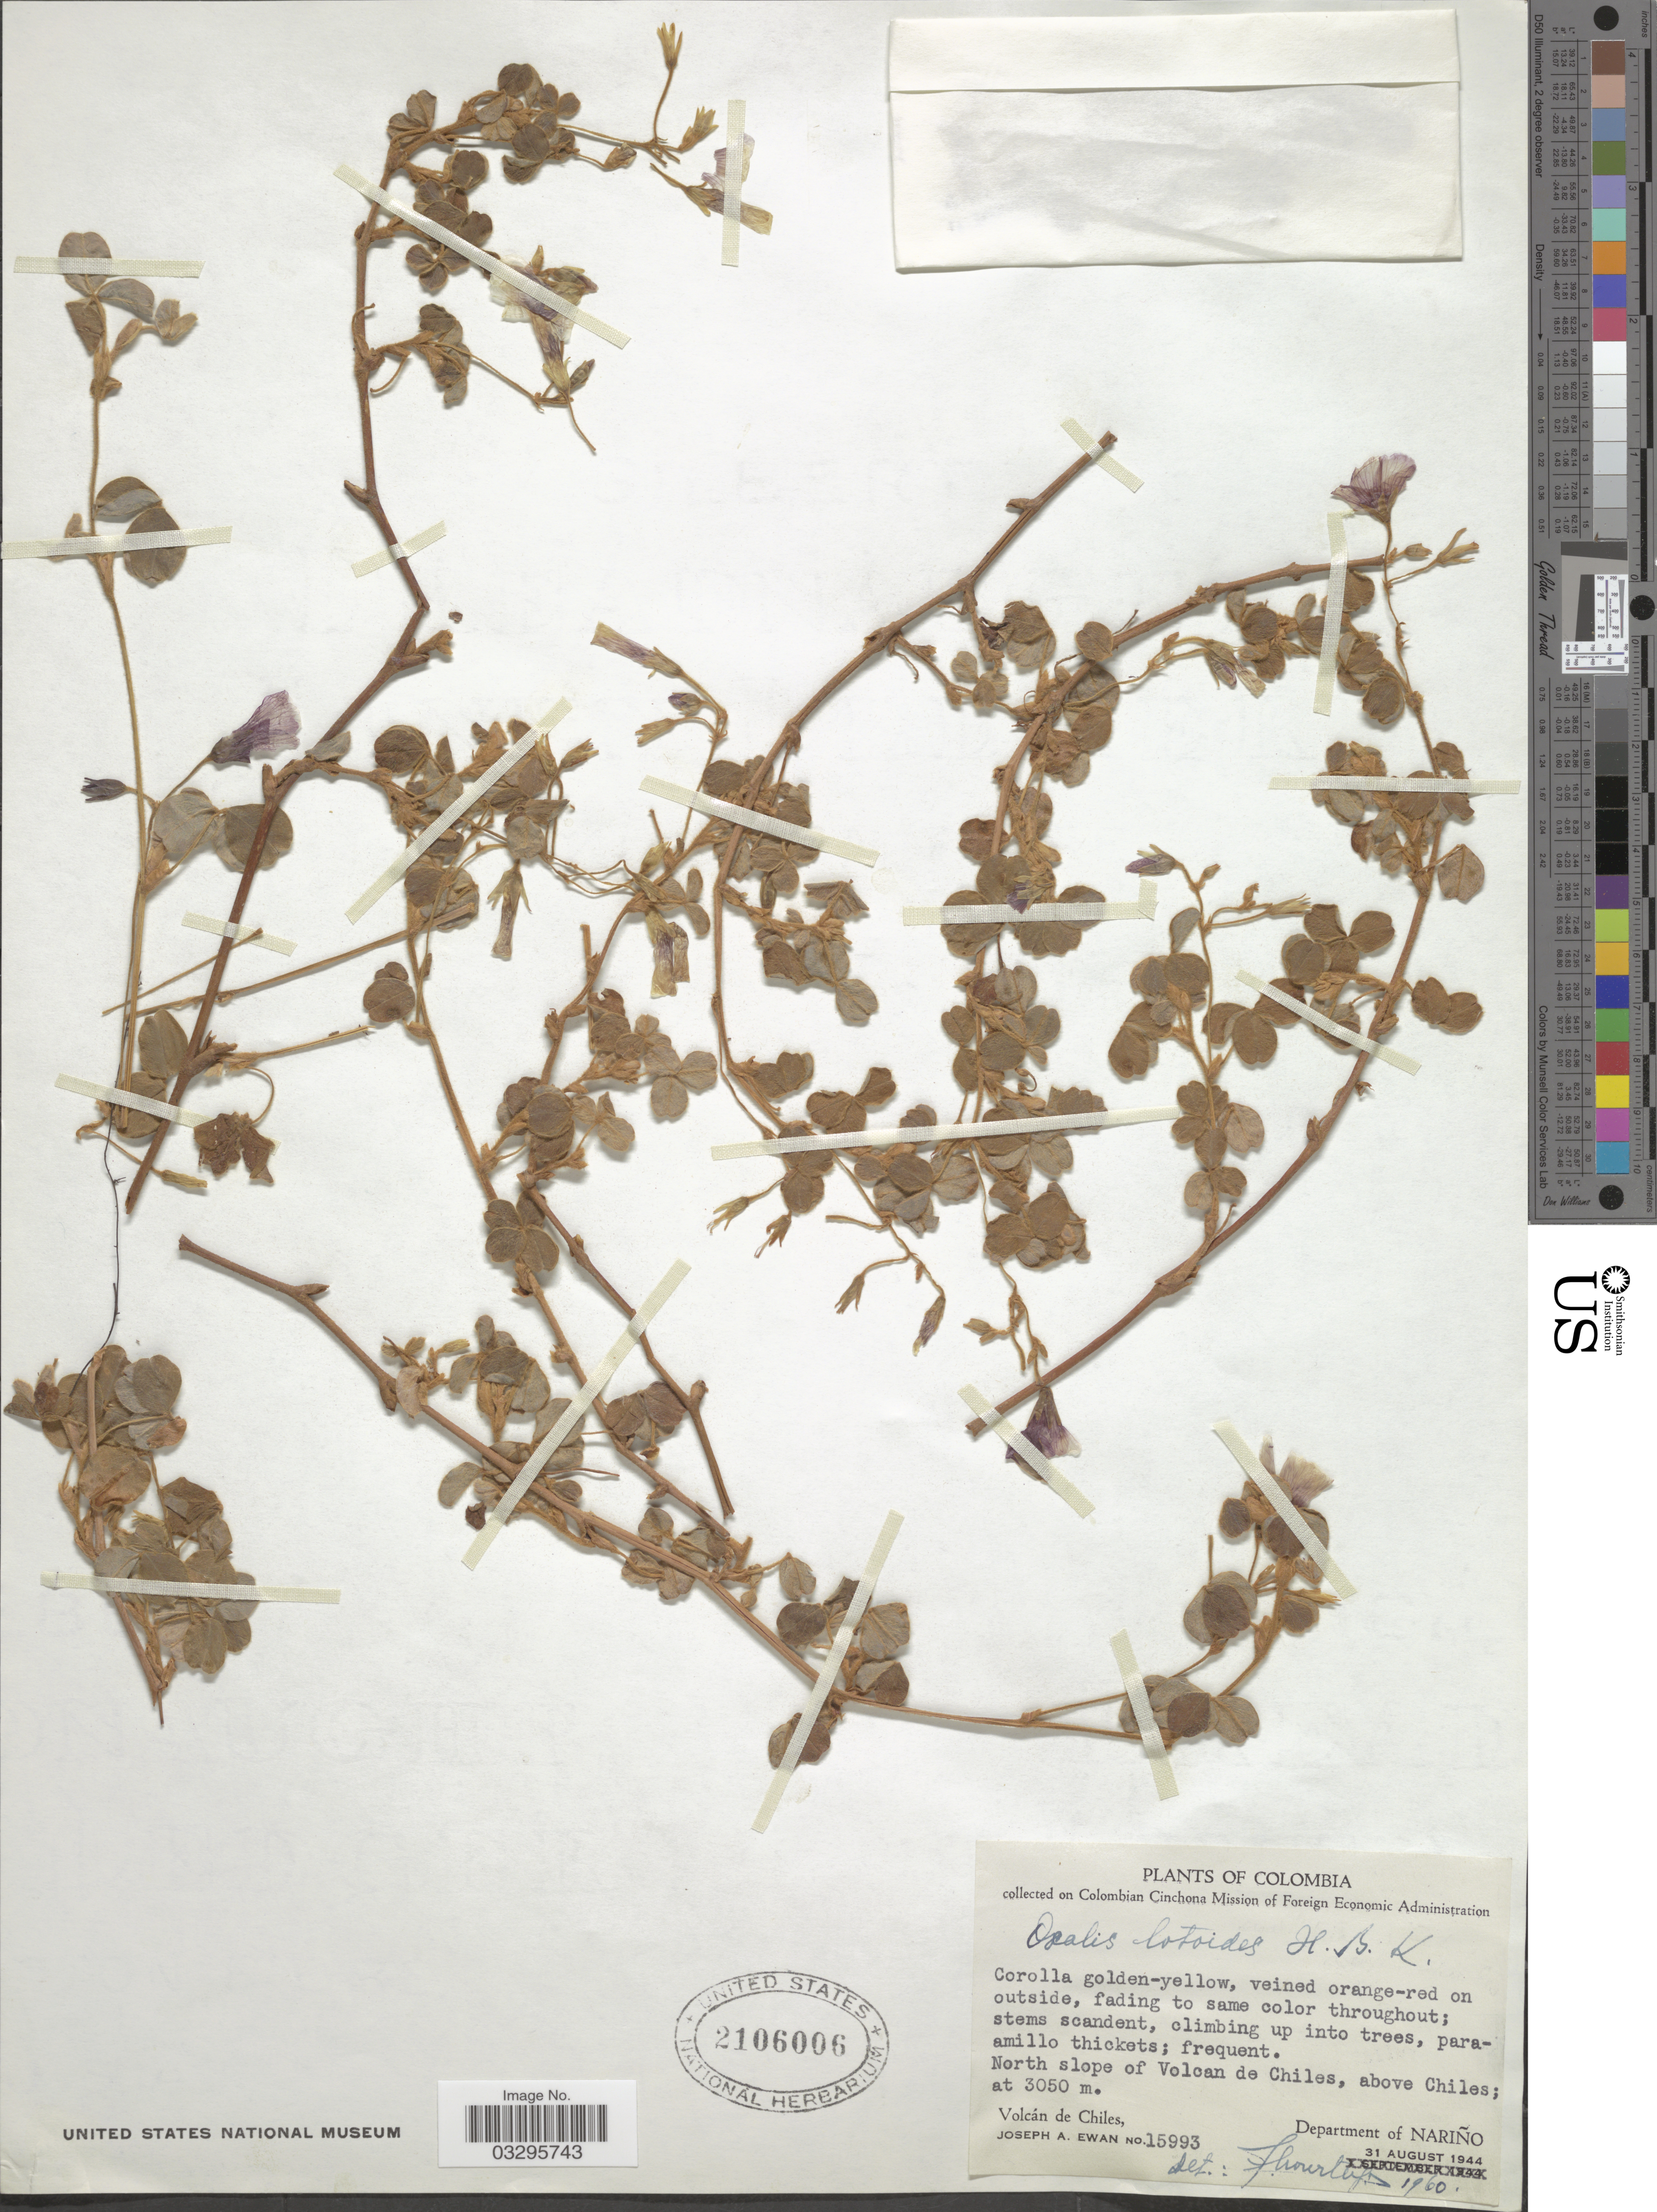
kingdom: Plantae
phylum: Tracheophyta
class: Magnoliopsida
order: Oxalidales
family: Oxalidaceae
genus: Oxalis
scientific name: Oxalis lotoides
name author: Kunth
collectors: J. A. Ewan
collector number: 15993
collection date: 1944-08-31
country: Colombia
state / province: Nariño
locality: North slope of Volcan de Chiles, above Chiles, Department of Nariño, Volcán de Chiles.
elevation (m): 3050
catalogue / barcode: US 2106006